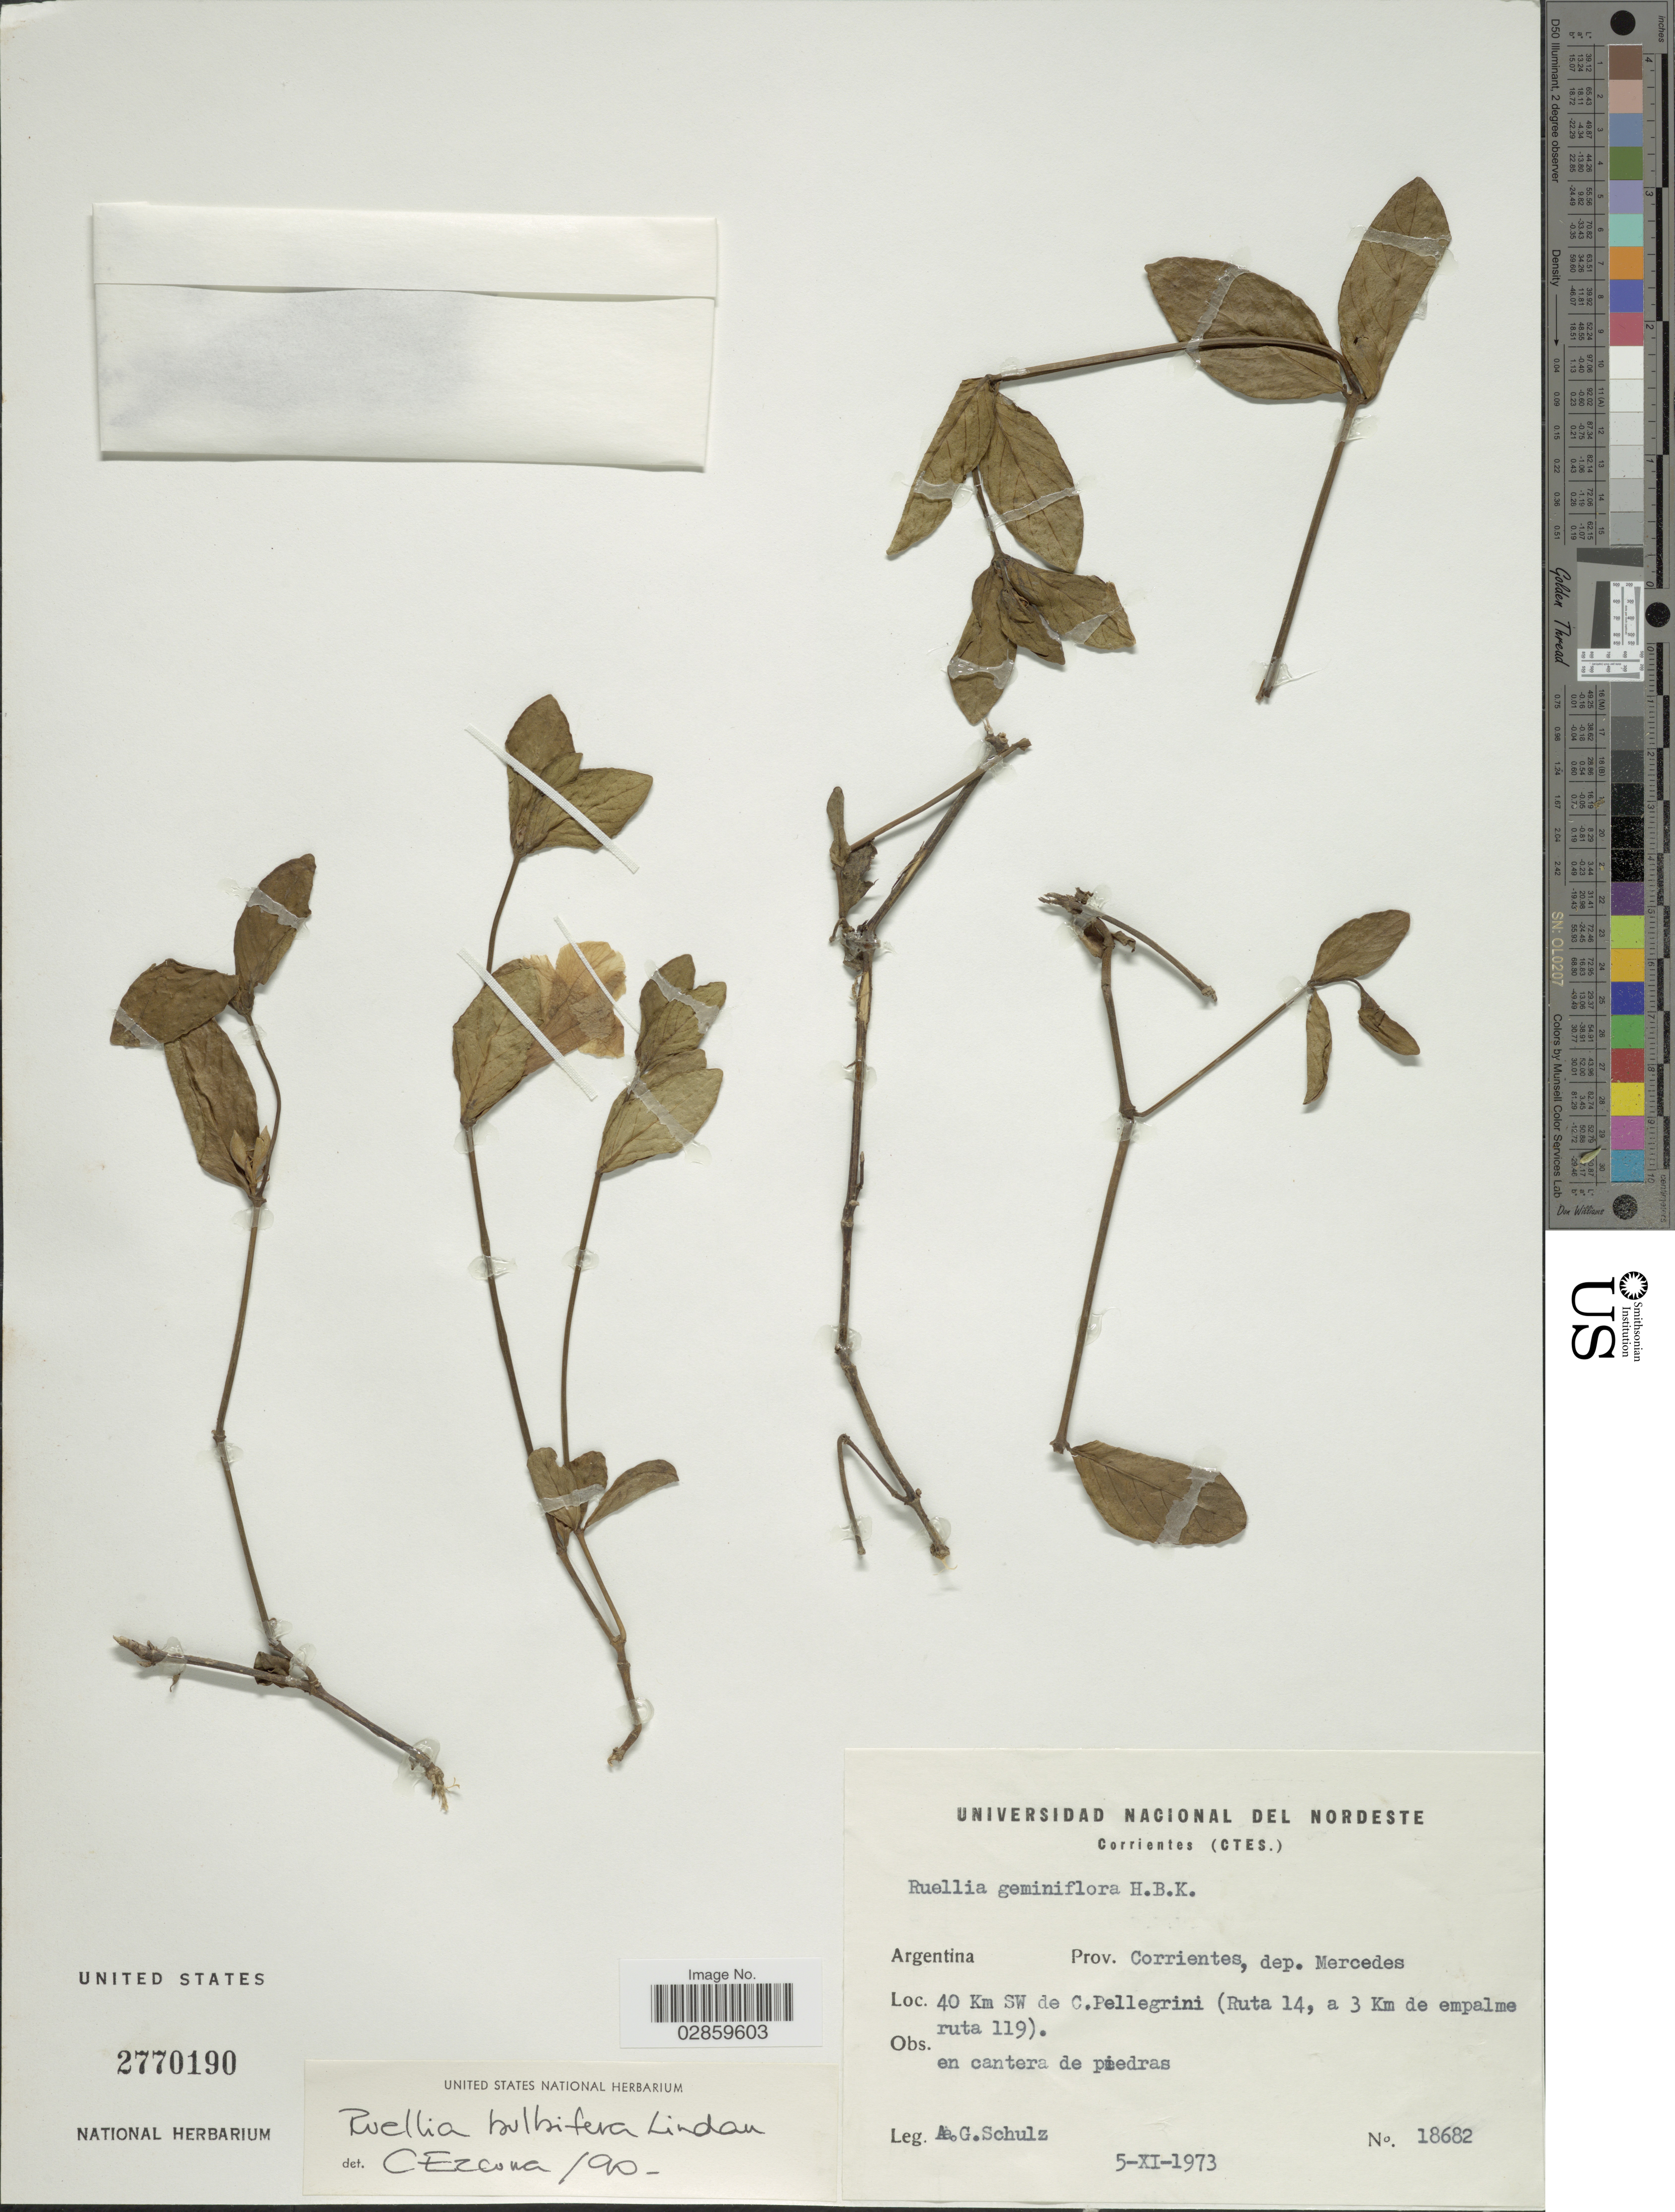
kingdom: Plantae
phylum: Tracheophyta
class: Magnoliopsida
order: Lamiales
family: Acanthaceae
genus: Ruellia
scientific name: Ruellia bulbifera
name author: Lindau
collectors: A. G. Schulz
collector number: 18682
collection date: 1973-11-05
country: Argentina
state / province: Corrientes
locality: Dep. Mercedes. 40 Km SW de C.Pellegrini (Ruta 14, a 3 Km de empalme ruta 119).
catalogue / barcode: US 2770190